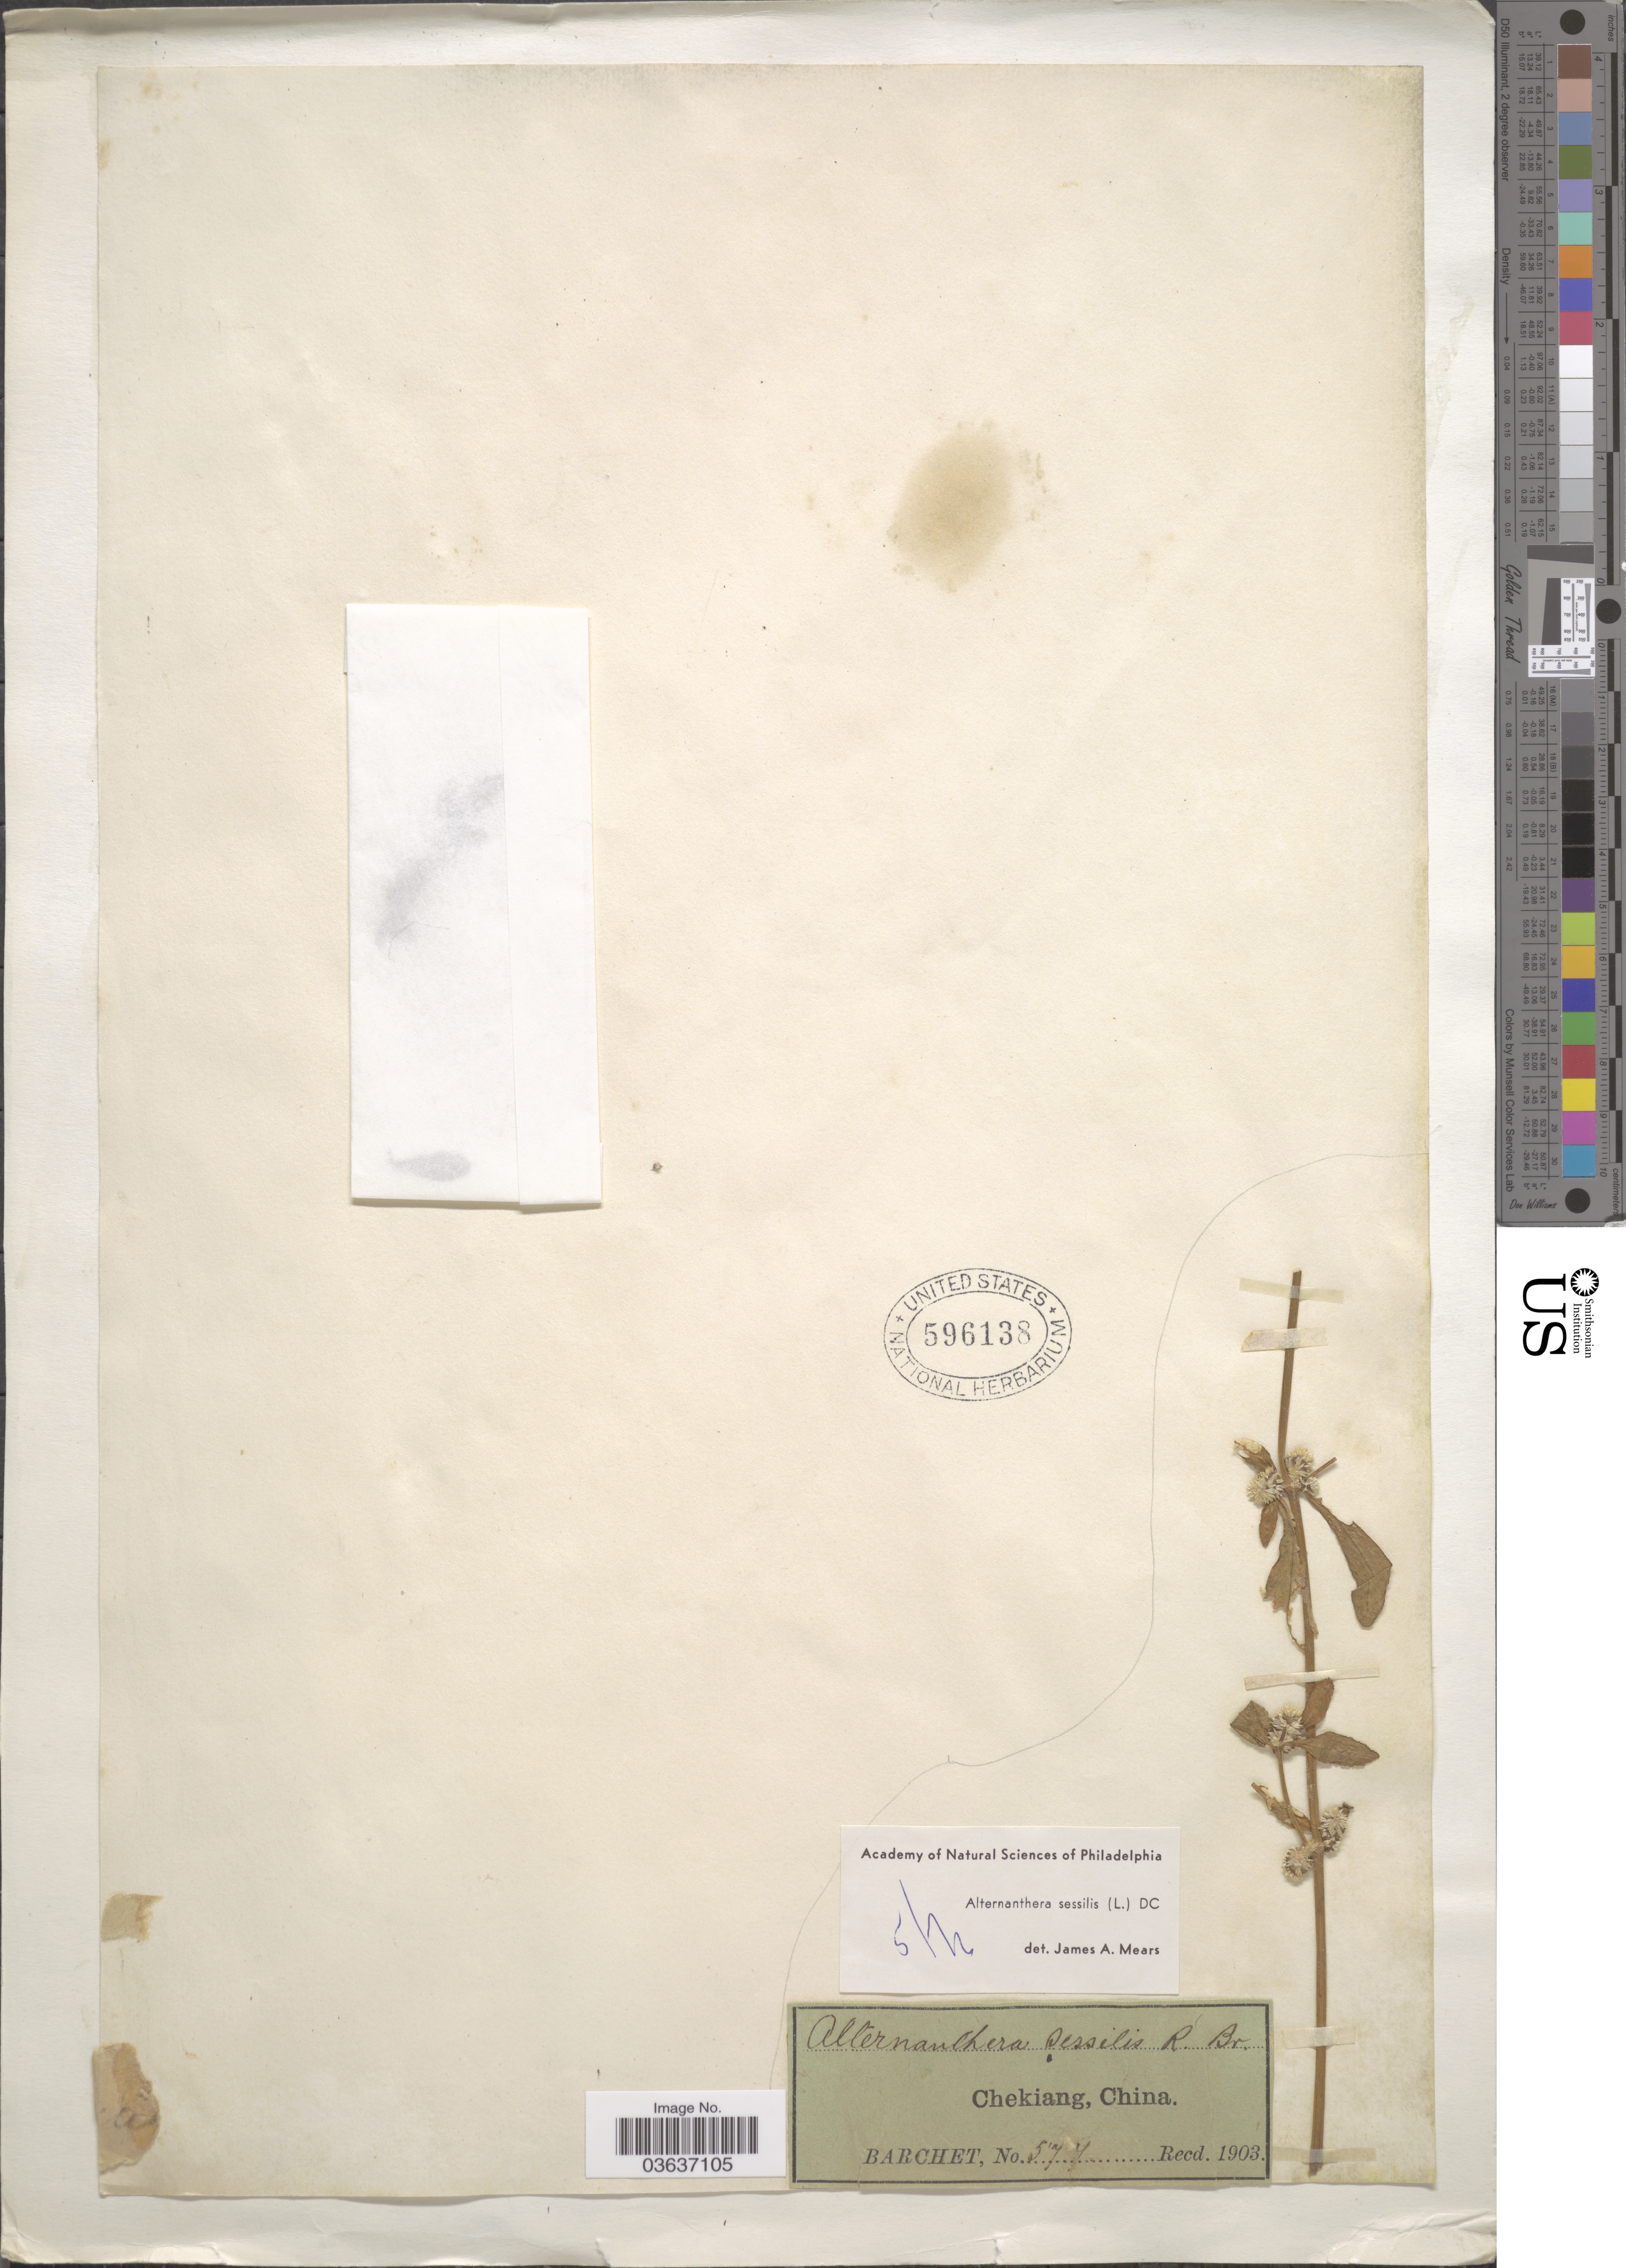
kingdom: Plantae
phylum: Tracheophyta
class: Magnoliopsida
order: Caryophyllales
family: Amaranthaceae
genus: Alternanthera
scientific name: Alternanthera sessilis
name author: (L.) DC.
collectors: Barchet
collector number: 577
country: China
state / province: Zhejiang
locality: Chekiang.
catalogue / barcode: US 596138